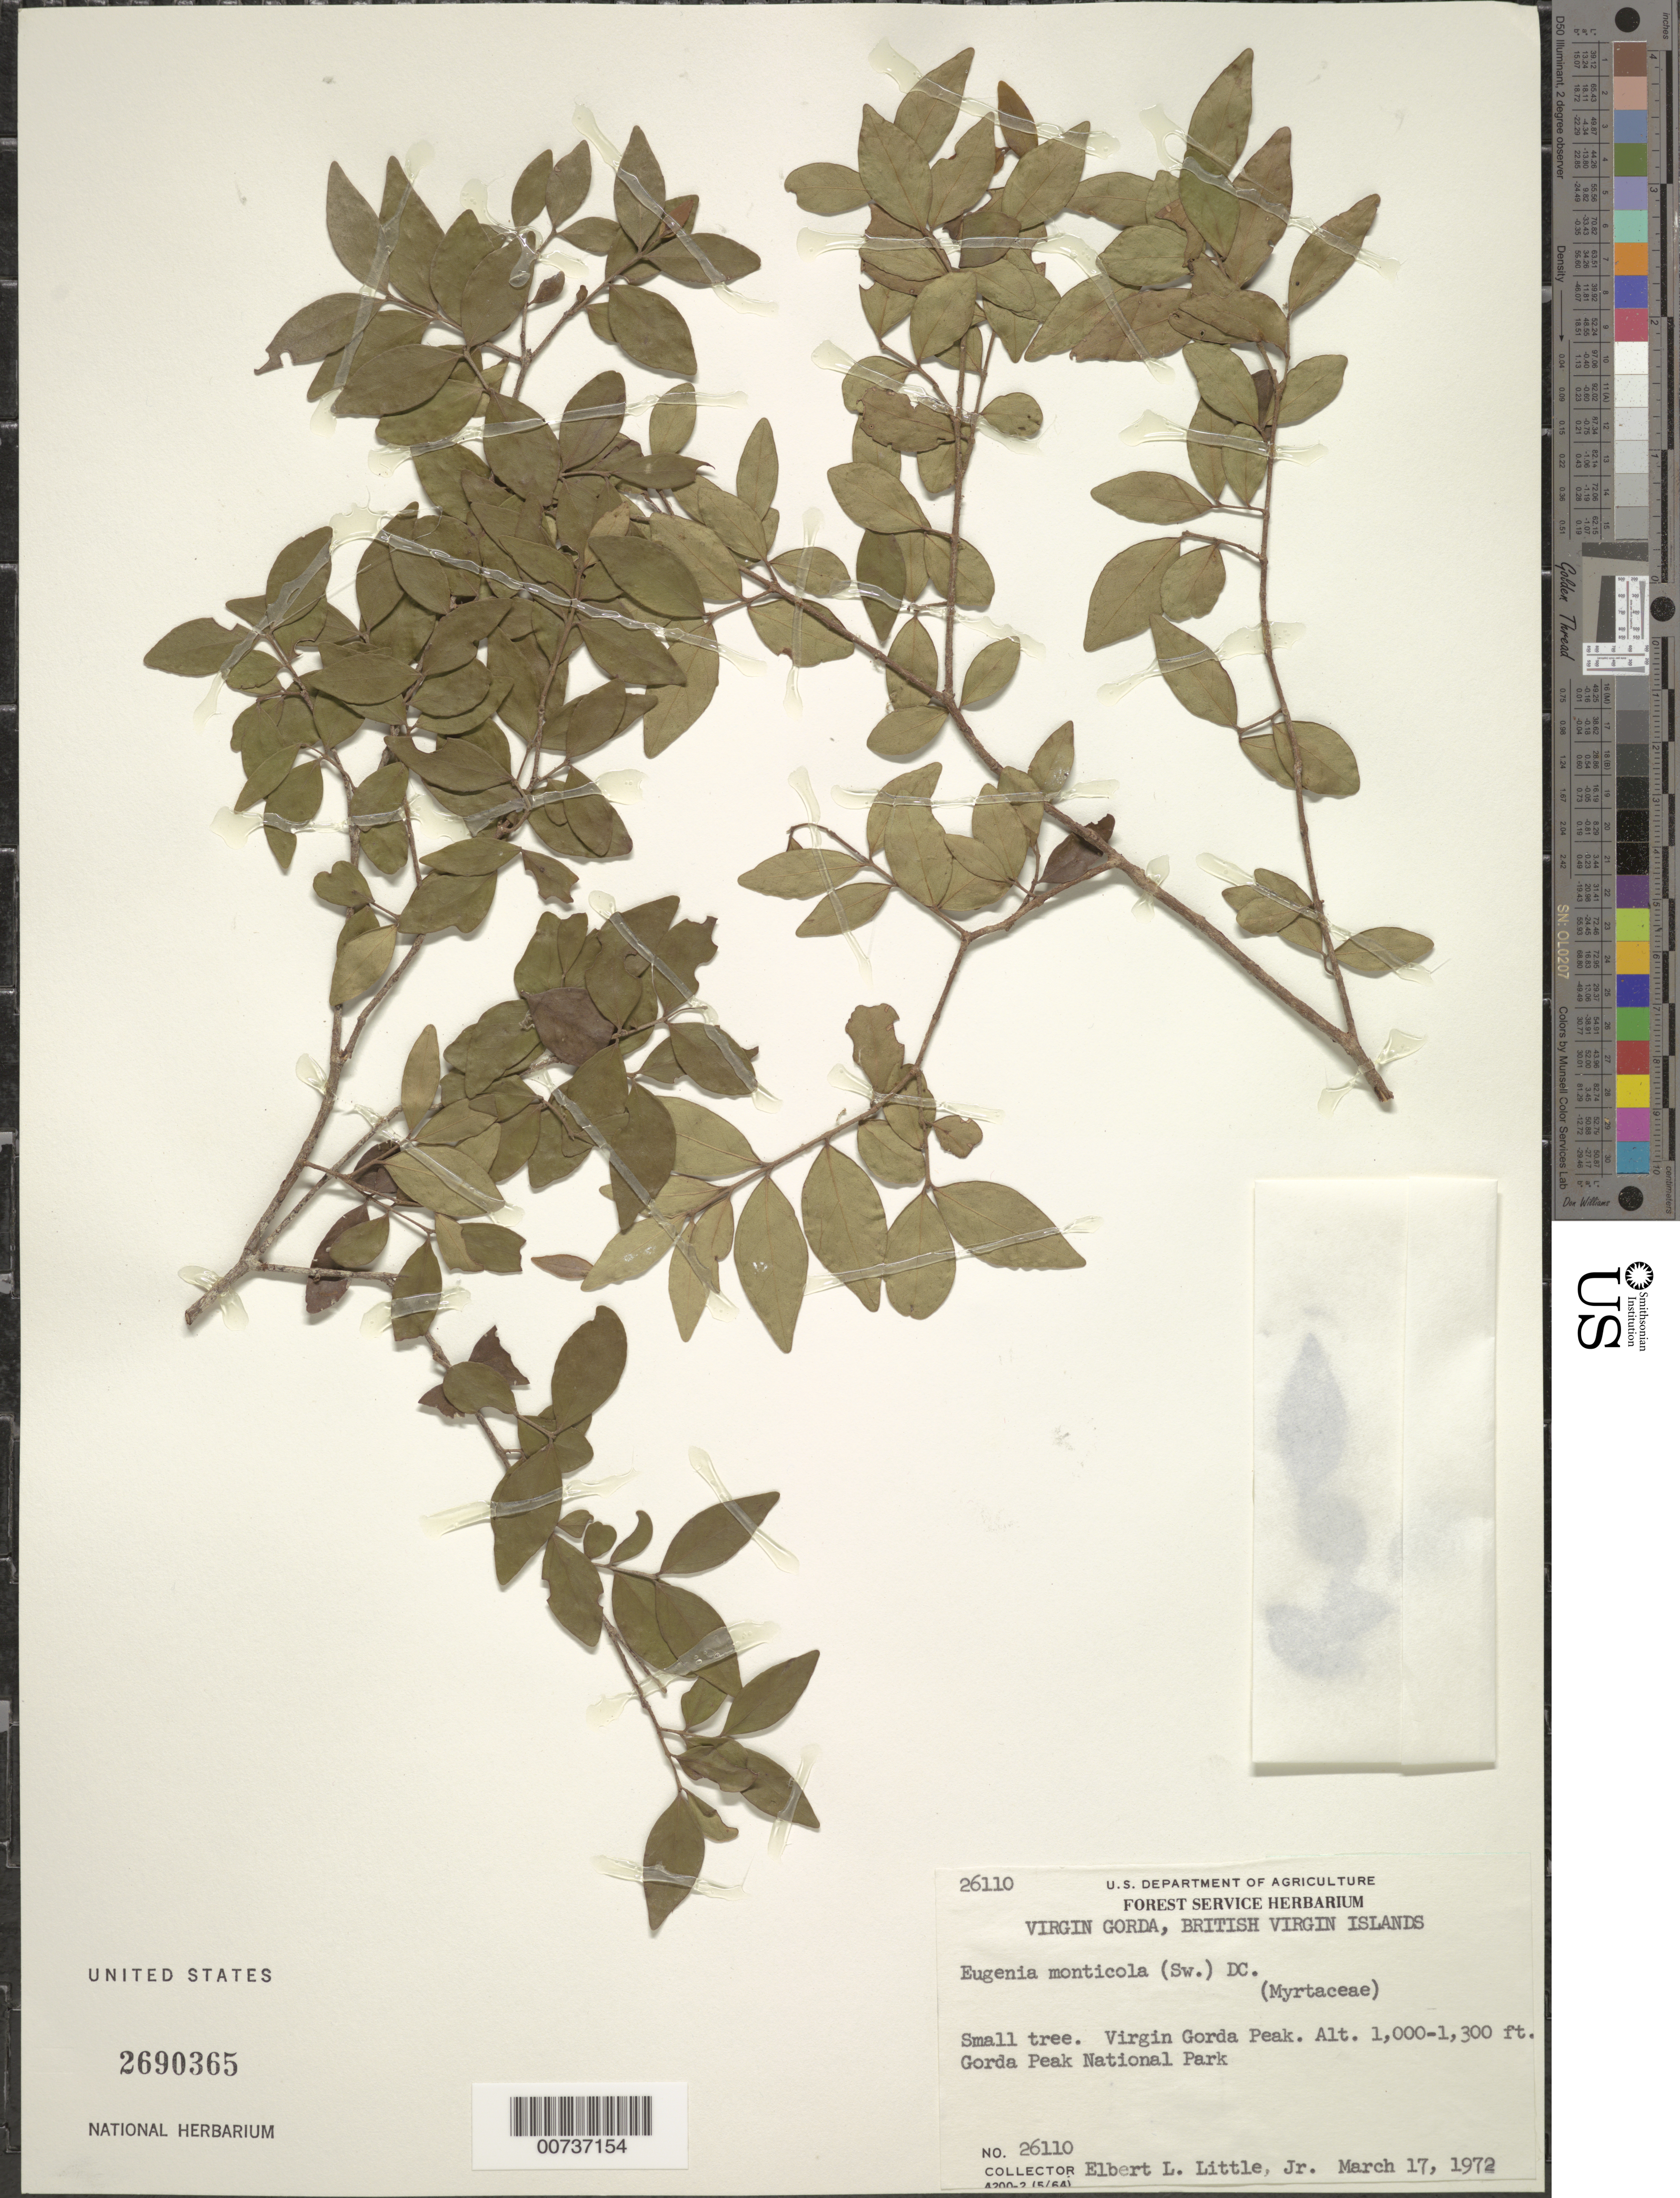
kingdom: Plantae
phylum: Tracheophyta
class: Magnoliopsida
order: Myrtales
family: Myrtaceae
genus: Eugenia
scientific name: Eugenia monticola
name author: (Sw.) DC.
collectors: E. L. Little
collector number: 26110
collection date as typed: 17 Mar 1972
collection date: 1972-03-17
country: British Virgin Islands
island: Virgin Gorda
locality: Virgin Gorda peak. Gorda peak National Park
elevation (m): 305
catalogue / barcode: US 2690365